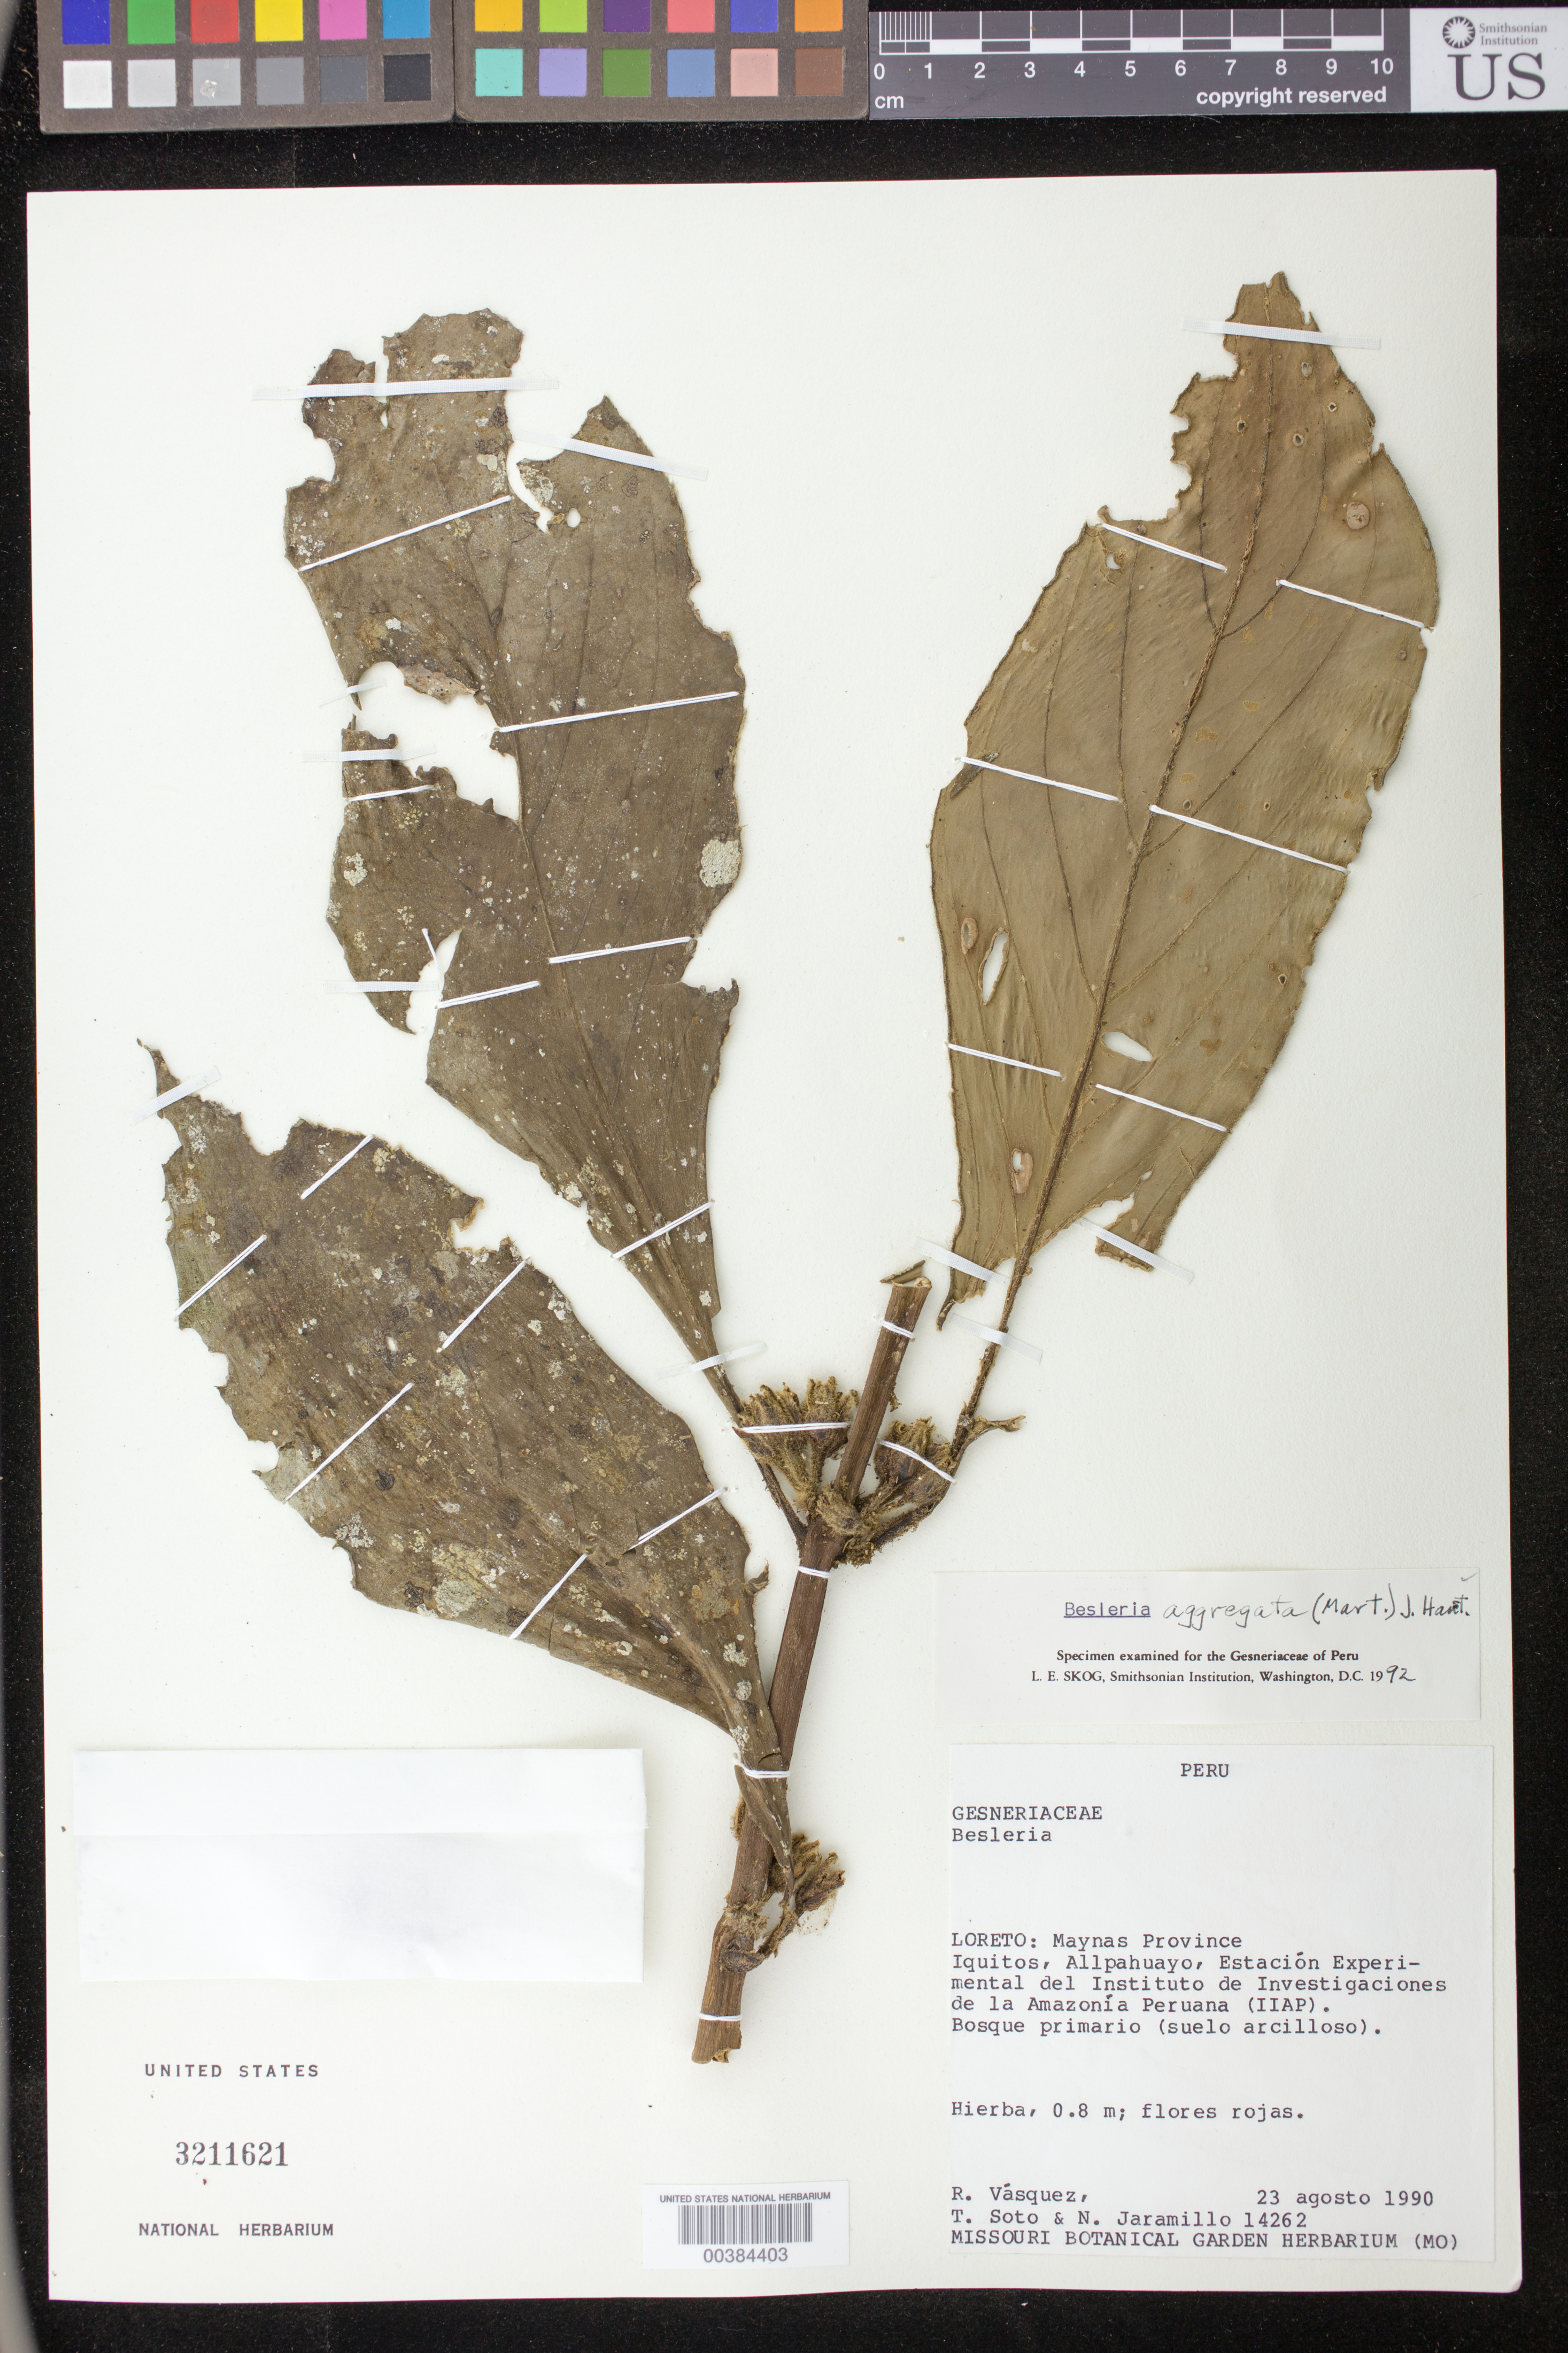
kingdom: Plantae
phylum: Tracheophyta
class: Magnoliopsida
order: Lamiales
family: Gesneriaceae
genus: Besleria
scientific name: Besleria aggregata var. aggregata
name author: (Mart.) Hanst.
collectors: R. Vásquez, T. Soto & N. Jaramillo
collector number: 14262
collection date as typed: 23 Aug 1990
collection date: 1990-08-23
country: Peru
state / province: Loreto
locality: Prov. Maynas; Iquitos, Allpahuayo, Estación Experimental del Instituto de Investigaciones de la Amazonía Peruana (IIAP)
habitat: Bosque primario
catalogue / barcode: US 3211621